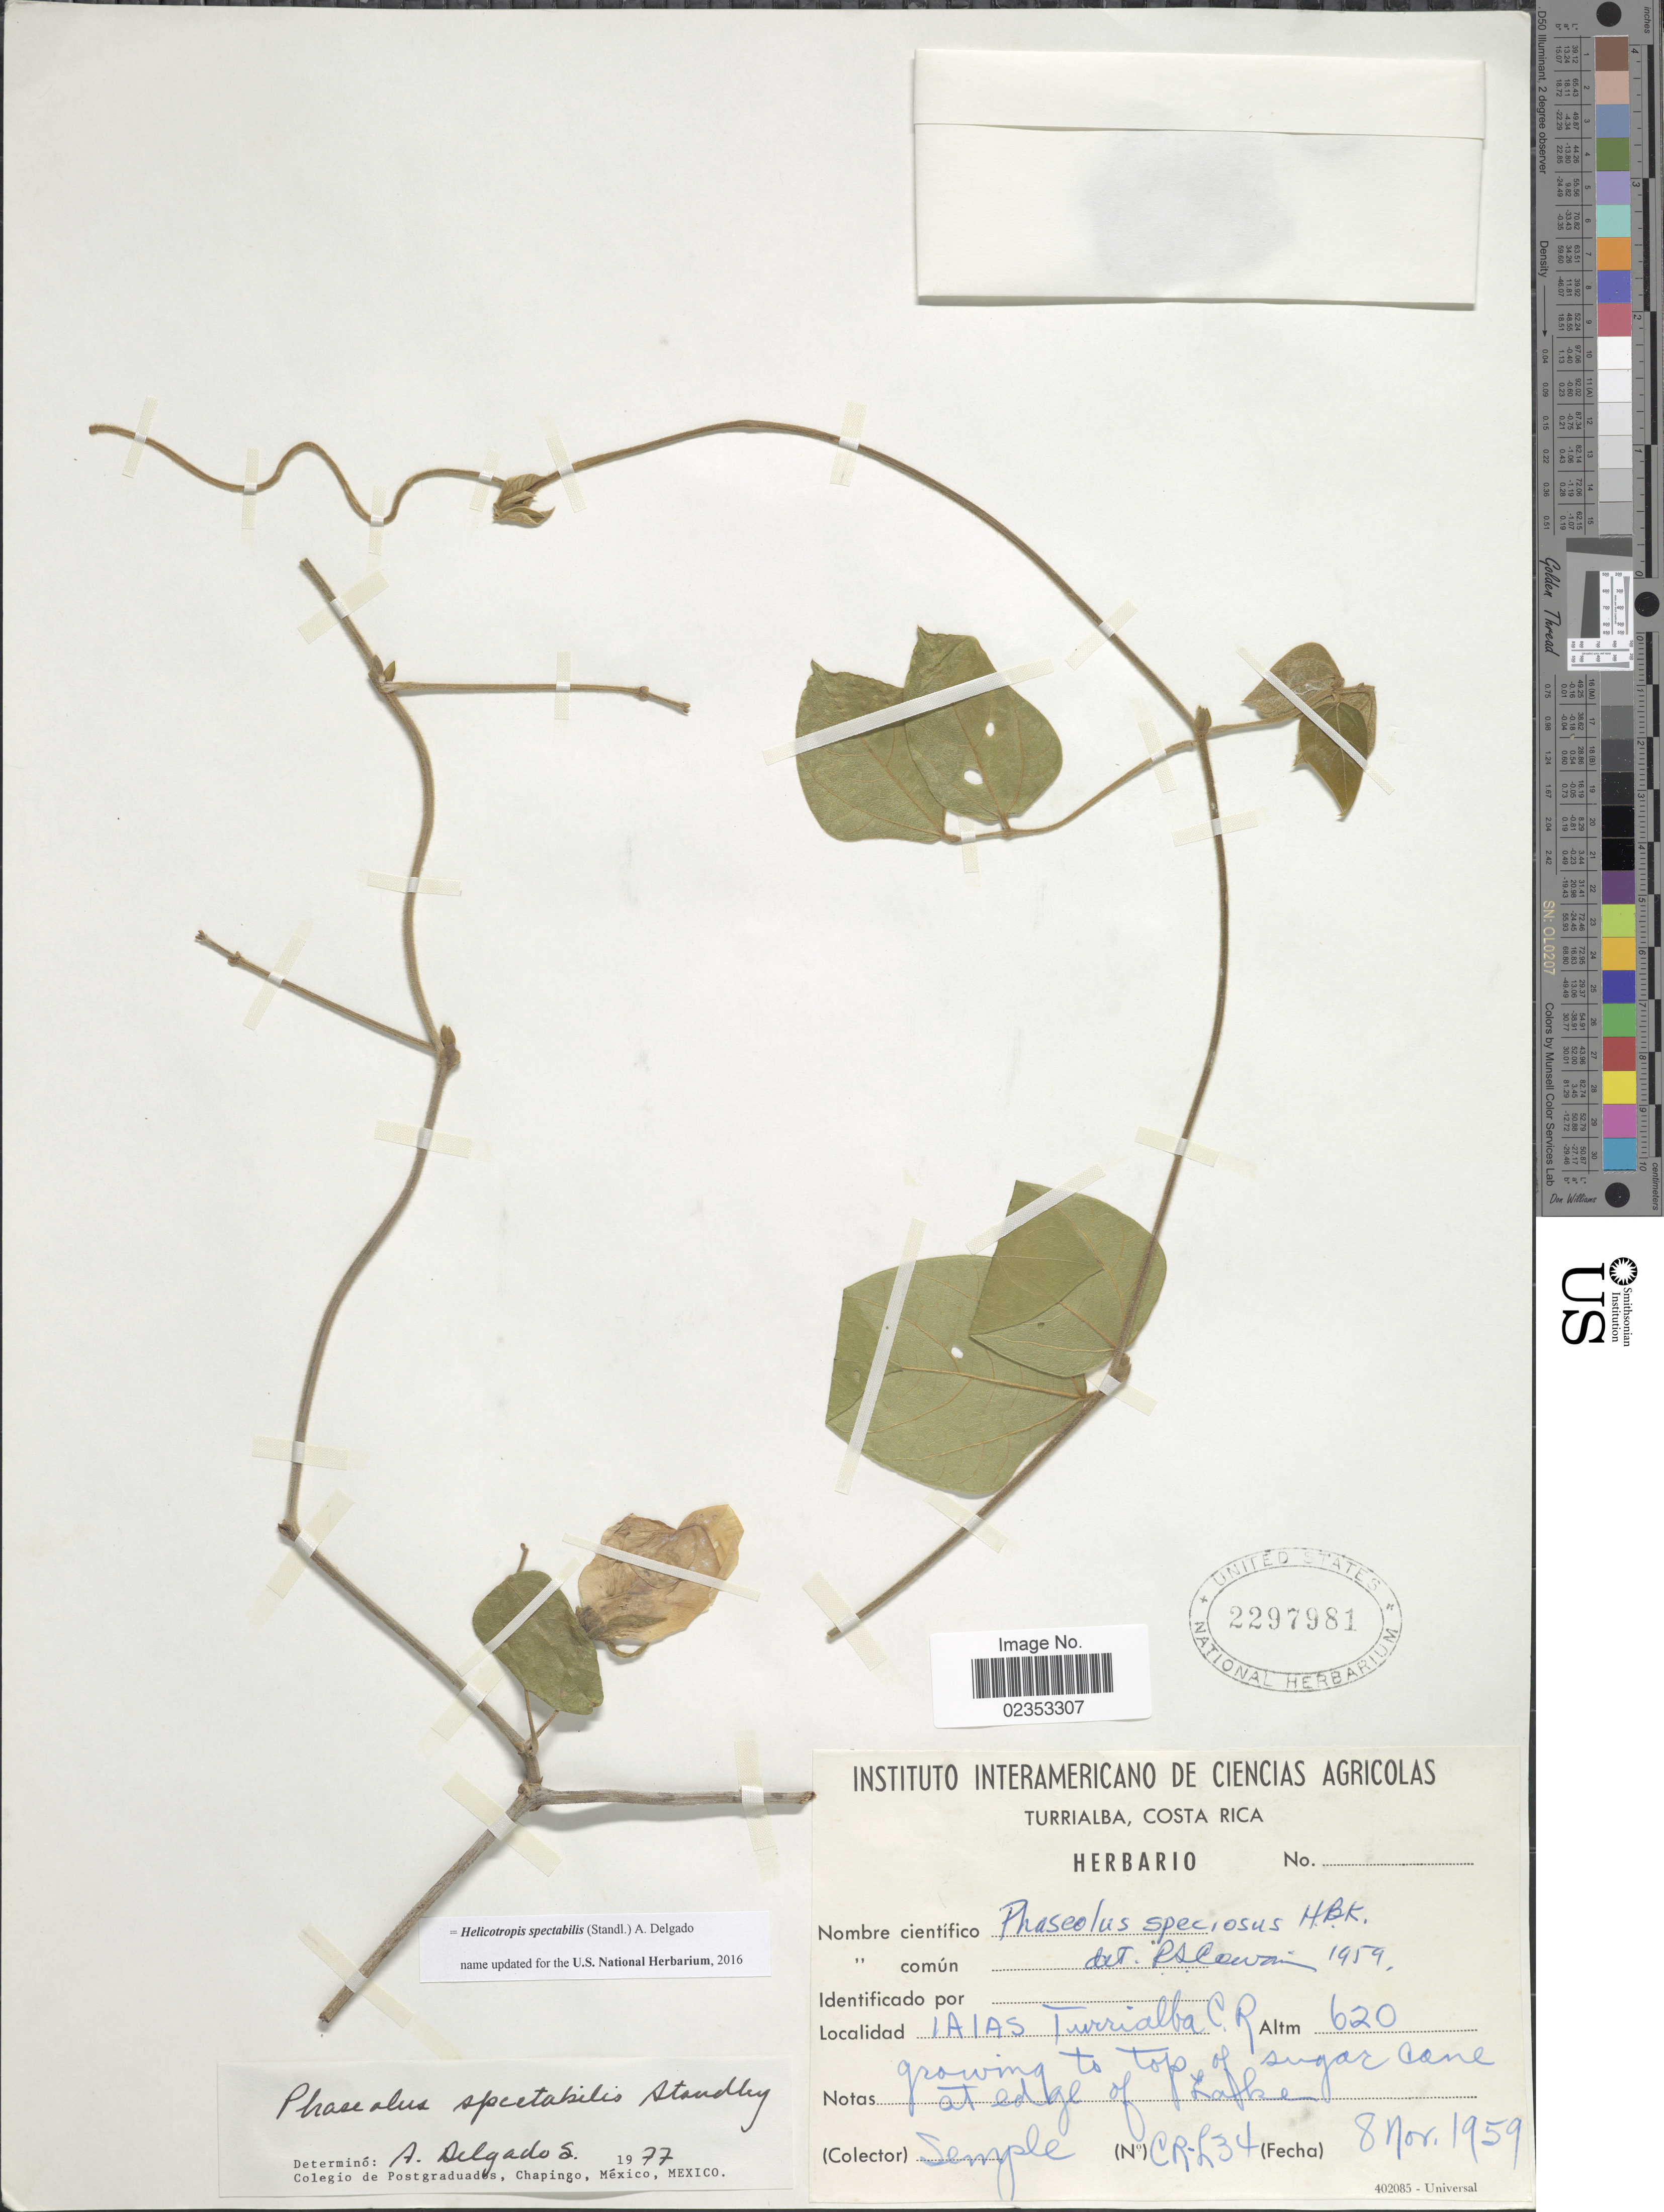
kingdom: Plantae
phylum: Tracheophyta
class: Magnoliopsida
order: Fabales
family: Fabaceae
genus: Helicotropis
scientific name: Helicotropis spectabilis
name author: (Standl.) A. Delgado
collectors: Semple, --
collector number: CR-L34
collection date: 1959-11-08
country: Costa Rica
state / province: Cartago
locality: At edge of lake, IAIAS, Turrialba, C.R.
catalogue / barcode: US 2297981